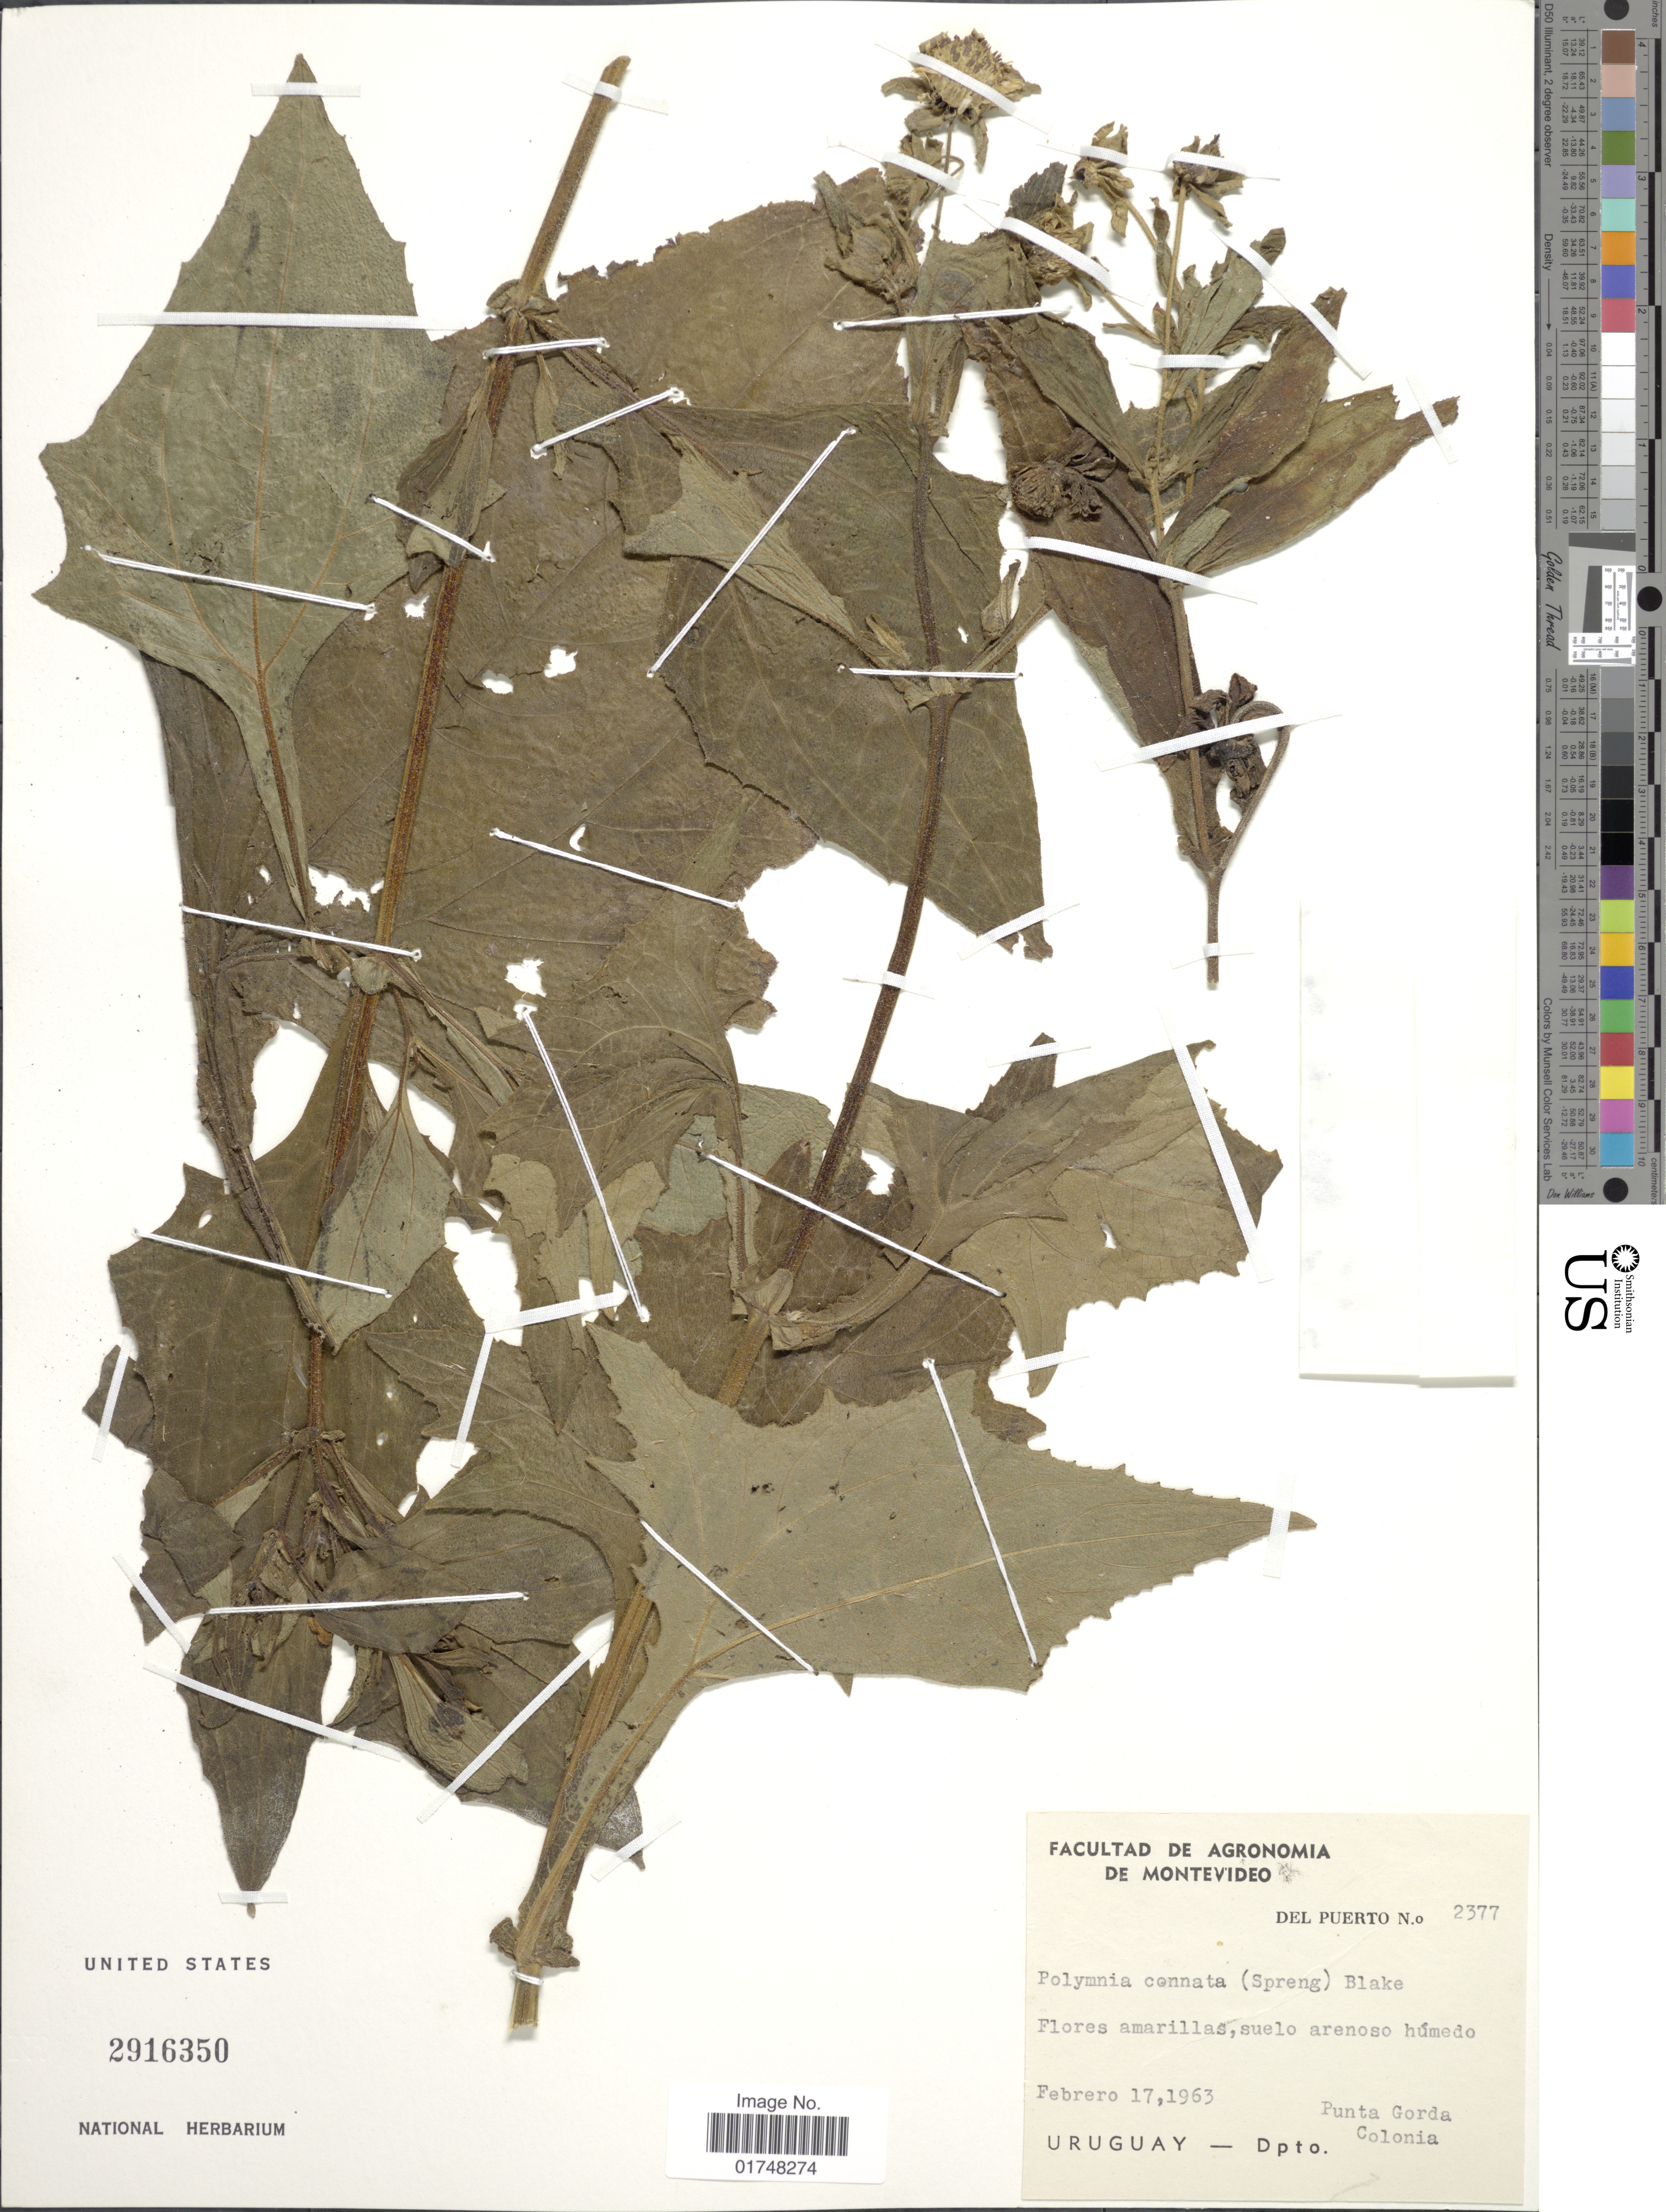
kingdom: Plantae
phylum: Tracheophyta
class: Magnoliopsida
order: Asterales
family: Asteraceae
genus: Smallanthus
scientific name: Smallanthus connatus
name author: (Spreng.) H. Rob.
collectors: Del Puerto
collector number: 2377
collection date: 1963-02-17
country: Uruguay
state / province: Colonia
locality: Punta Gorda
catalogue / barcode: US 2916350